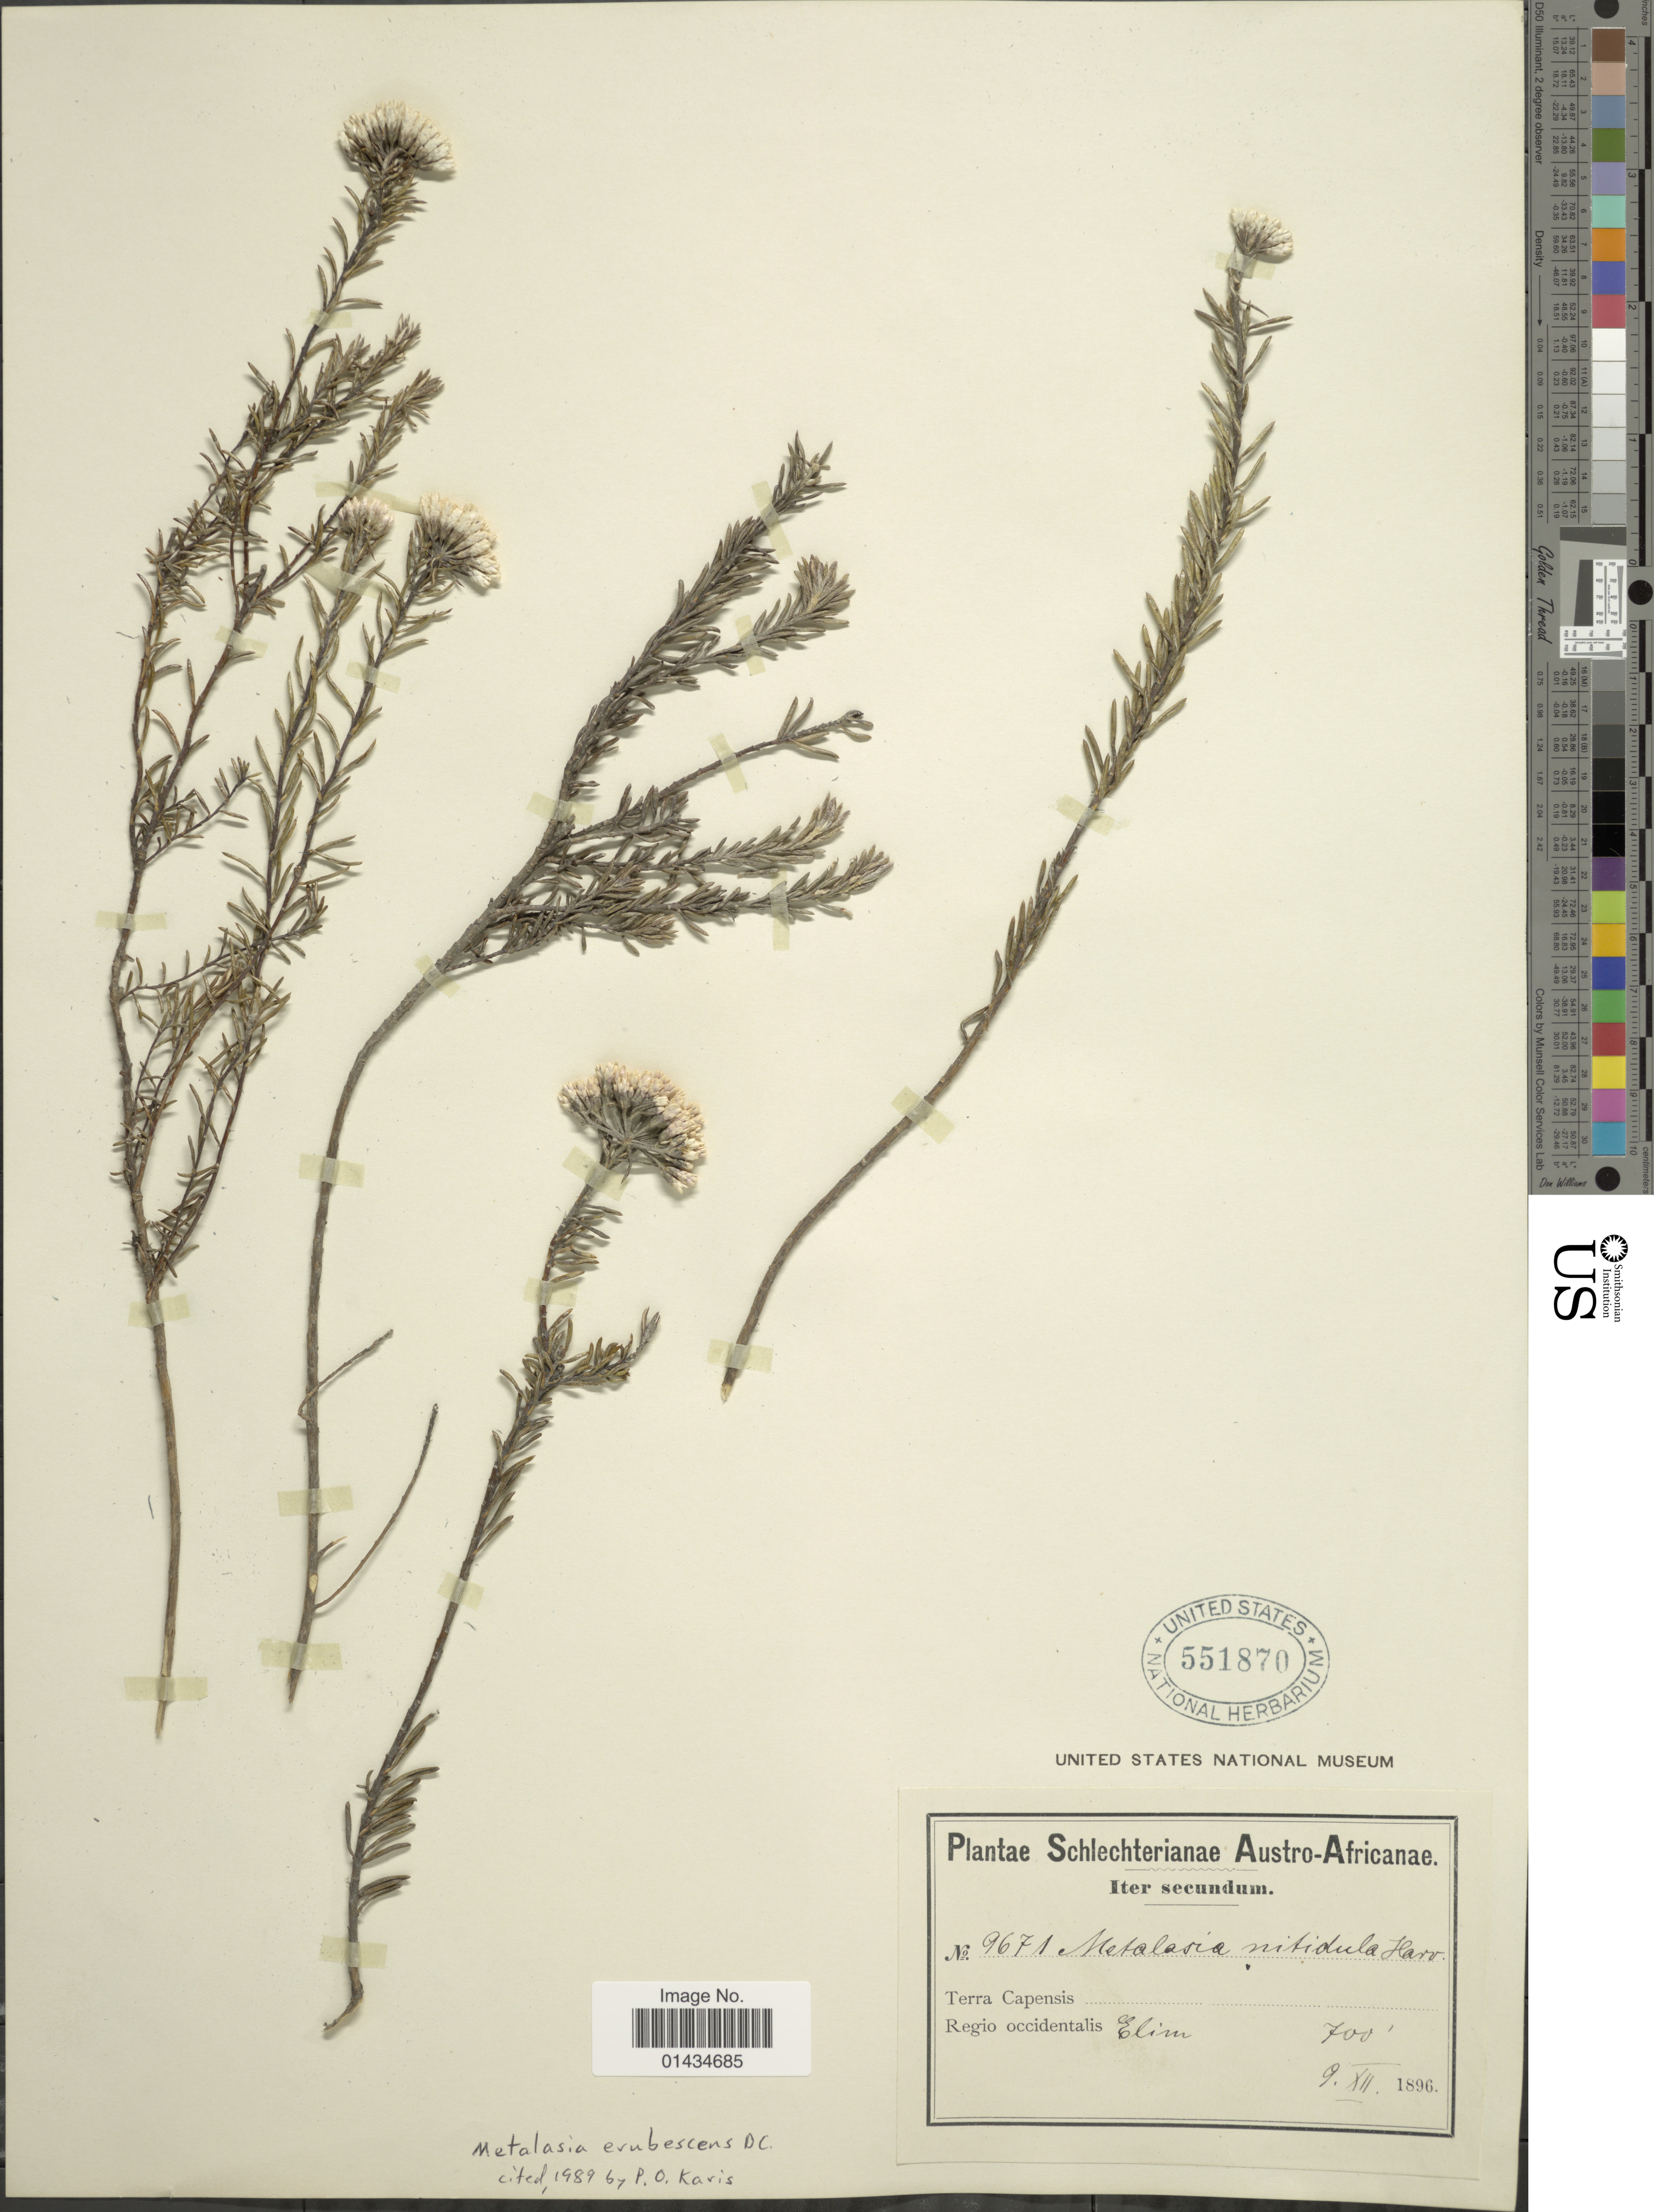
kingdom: Plantae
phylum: Tracheophyta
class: Magnoliopsida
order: Asterales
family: Asteraceae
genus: Metalasia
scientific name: Metalasia erubescens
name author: DC.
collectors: Schlechter, --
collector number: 9671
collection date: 1896-12-09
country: South Africa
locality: Austro-Africanae, Terra Capensis, Regio occidentalis Elim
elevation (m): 213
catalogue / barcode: US 551870